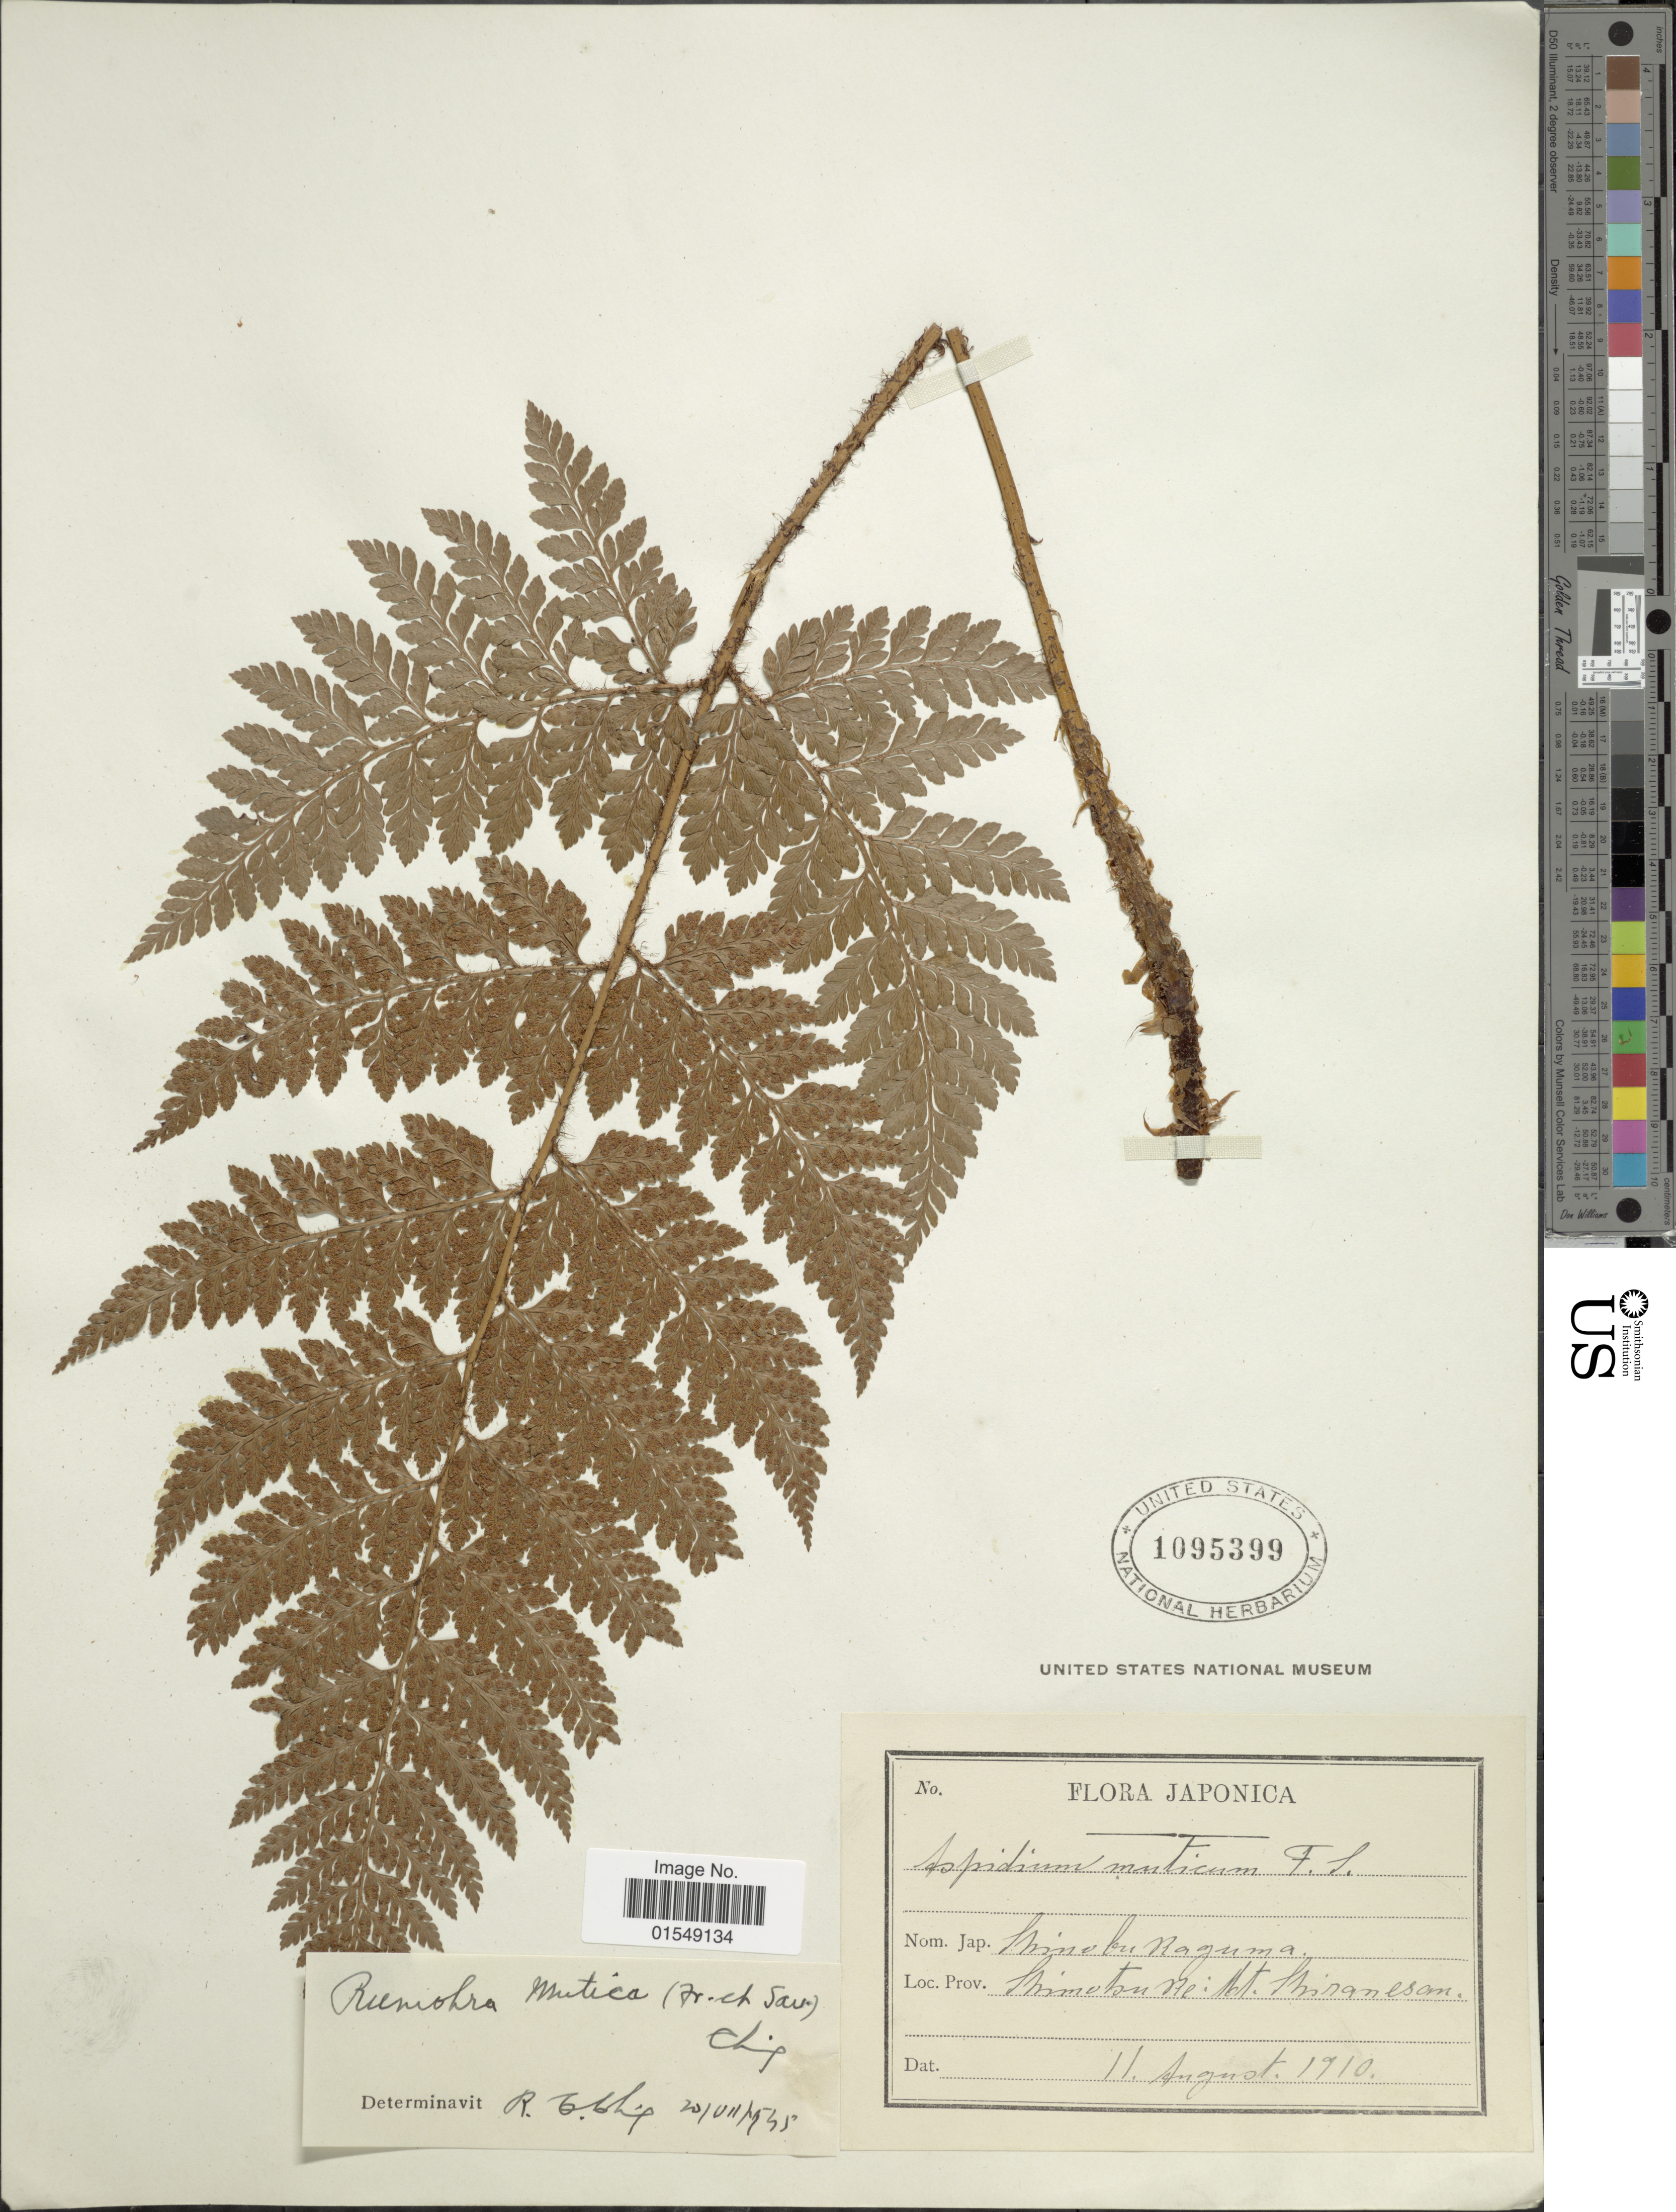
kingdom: Plantae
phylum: Tracheophyta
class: Polypodiopsida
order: Polypodiales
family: Dryopteridaceae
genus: Arachniodes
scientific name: Arachniodes mutica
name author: (Franch. & Sav.) Ohwi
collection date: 1910-08-11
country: Japan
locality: Shimotsuke: Mt. Shiranesan.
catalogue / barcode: US 1095399